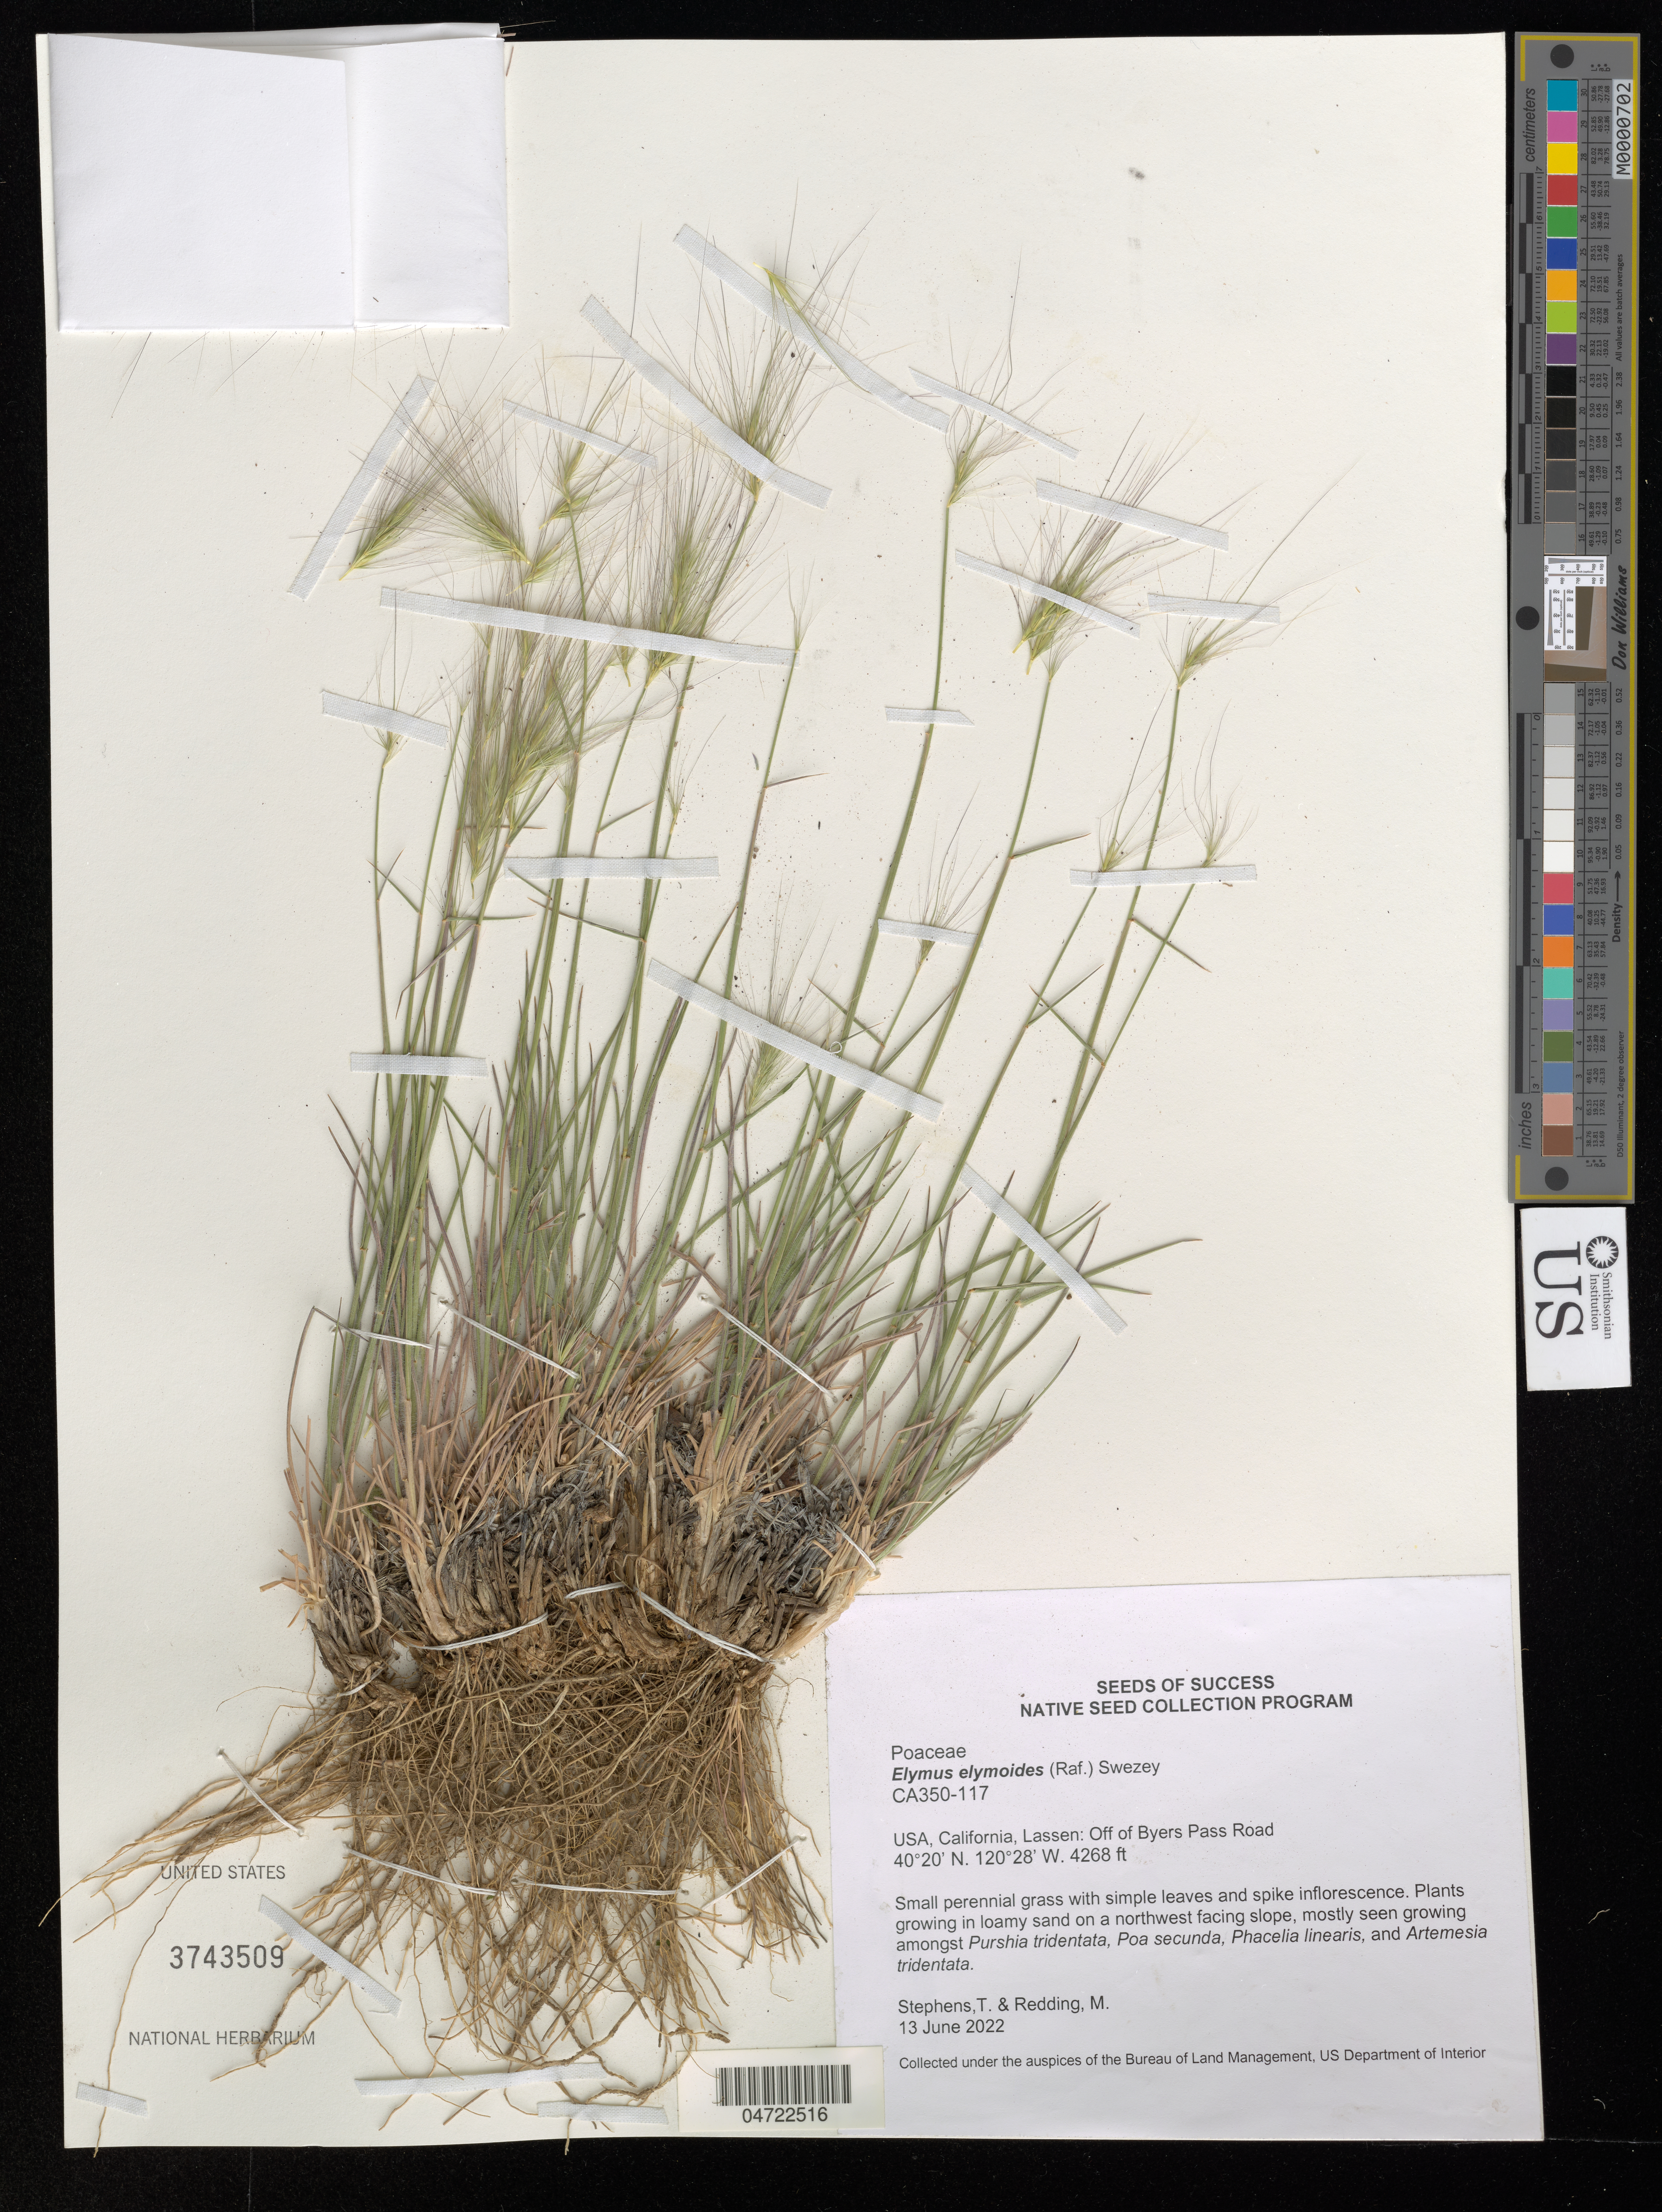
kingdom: Plantae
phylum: Tracheophyta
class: Liliopsida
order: Poales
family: Poaceae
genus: Elymus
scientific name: Elymus elymoides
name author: (Raf.) Swezey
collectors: T. Stephens & M. Redding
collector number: CA350-117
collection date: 2022-06-13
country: United States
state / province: California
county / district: Lassen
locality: Lassen: Off of Byers Pass Road.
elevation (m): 1301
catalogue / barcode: US 3743509